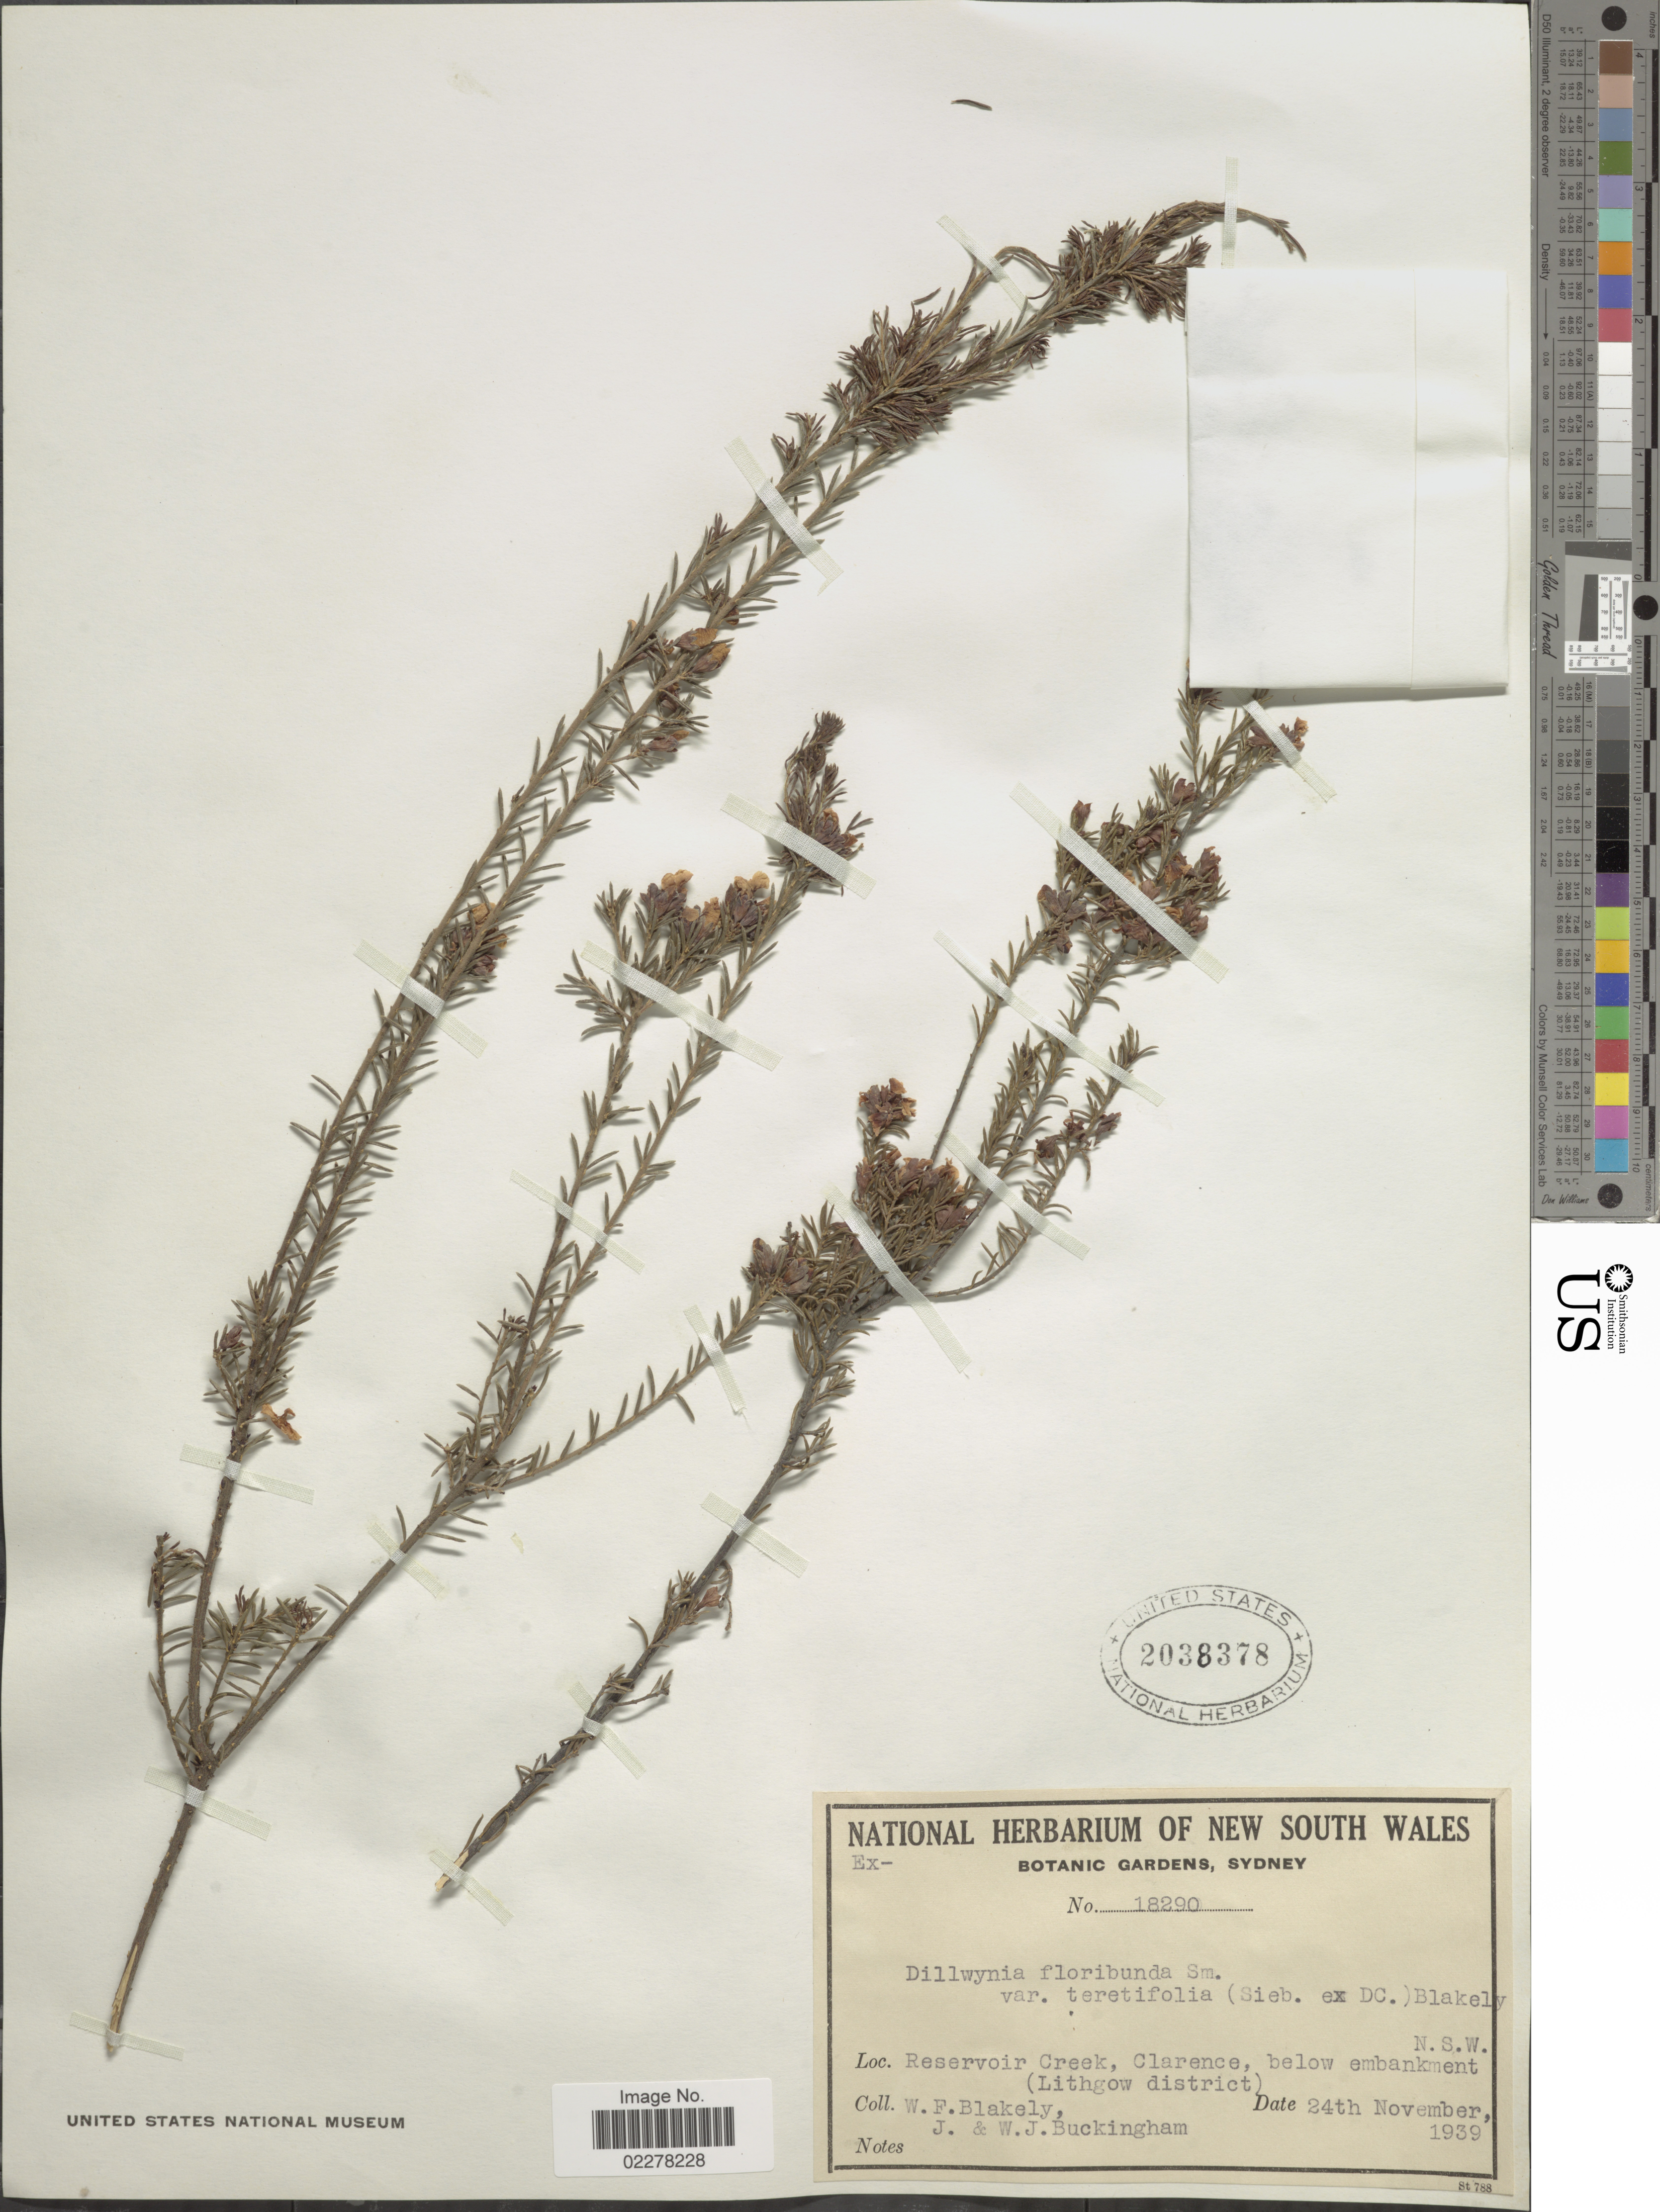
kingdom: Plantae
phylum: Tracheophyta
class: Magnoliopsida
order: Fabales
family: Fabaceae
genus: Dillwynia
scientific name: Dillwynia floribunda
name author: Sm.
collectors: W. Blakely, J. Buckingham & W. Buckingham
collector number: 18290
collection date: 1939-11-24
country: Australia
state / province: New South Wales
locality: Reservoir Creek, Clarence, below embankment (Lithgow district). N.S.W.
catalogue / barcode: US 2038378